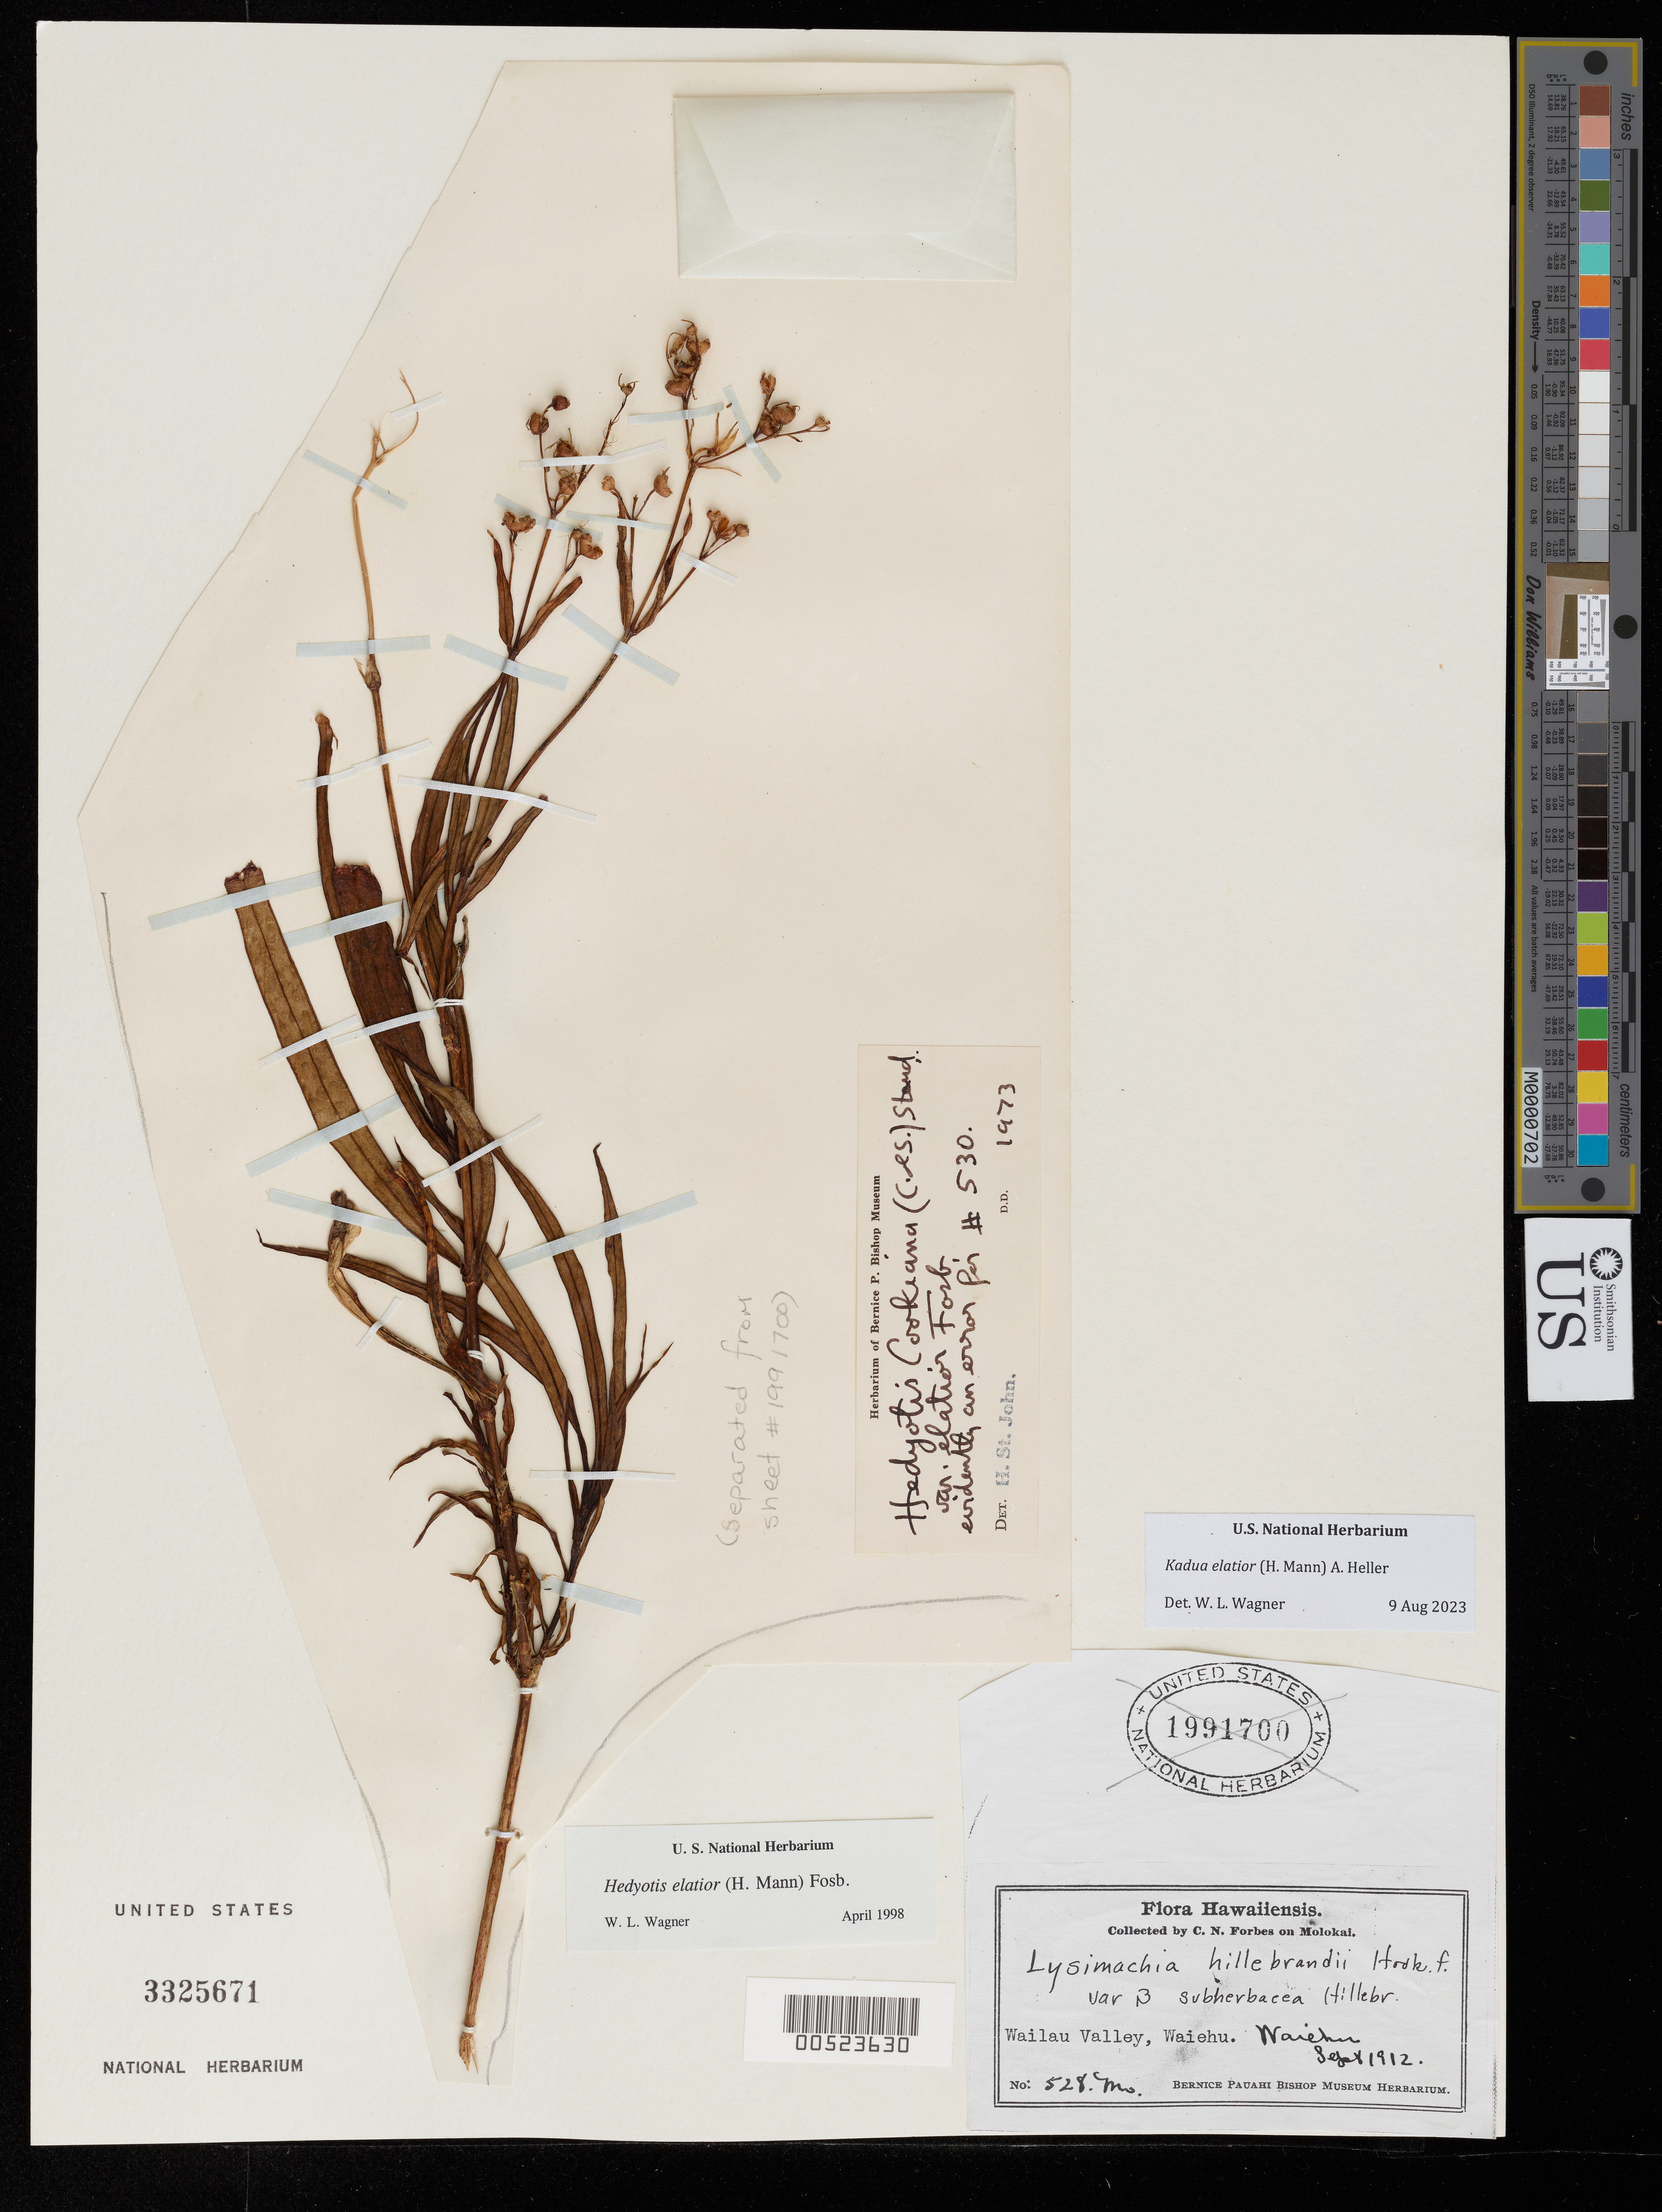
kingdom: Plantae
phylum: Tracheophyta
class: Magnoliopsida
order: Gentianales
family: Rubiaceae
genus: Kadua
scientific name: Kadua elatior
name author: (H. Mann) A. Heller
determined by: Wagner, W. L., (BOT), Smithsonian Institution - National Museum of Natural History (UNITED STATES)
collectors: C. N. Forbes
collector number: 528.Mo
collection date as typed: Sep 1912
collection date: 1912-09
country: United States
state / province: Hawaii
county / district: Maui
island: Moloka'i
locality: Wailau Valley, Waiehu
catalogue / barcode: US 3325671